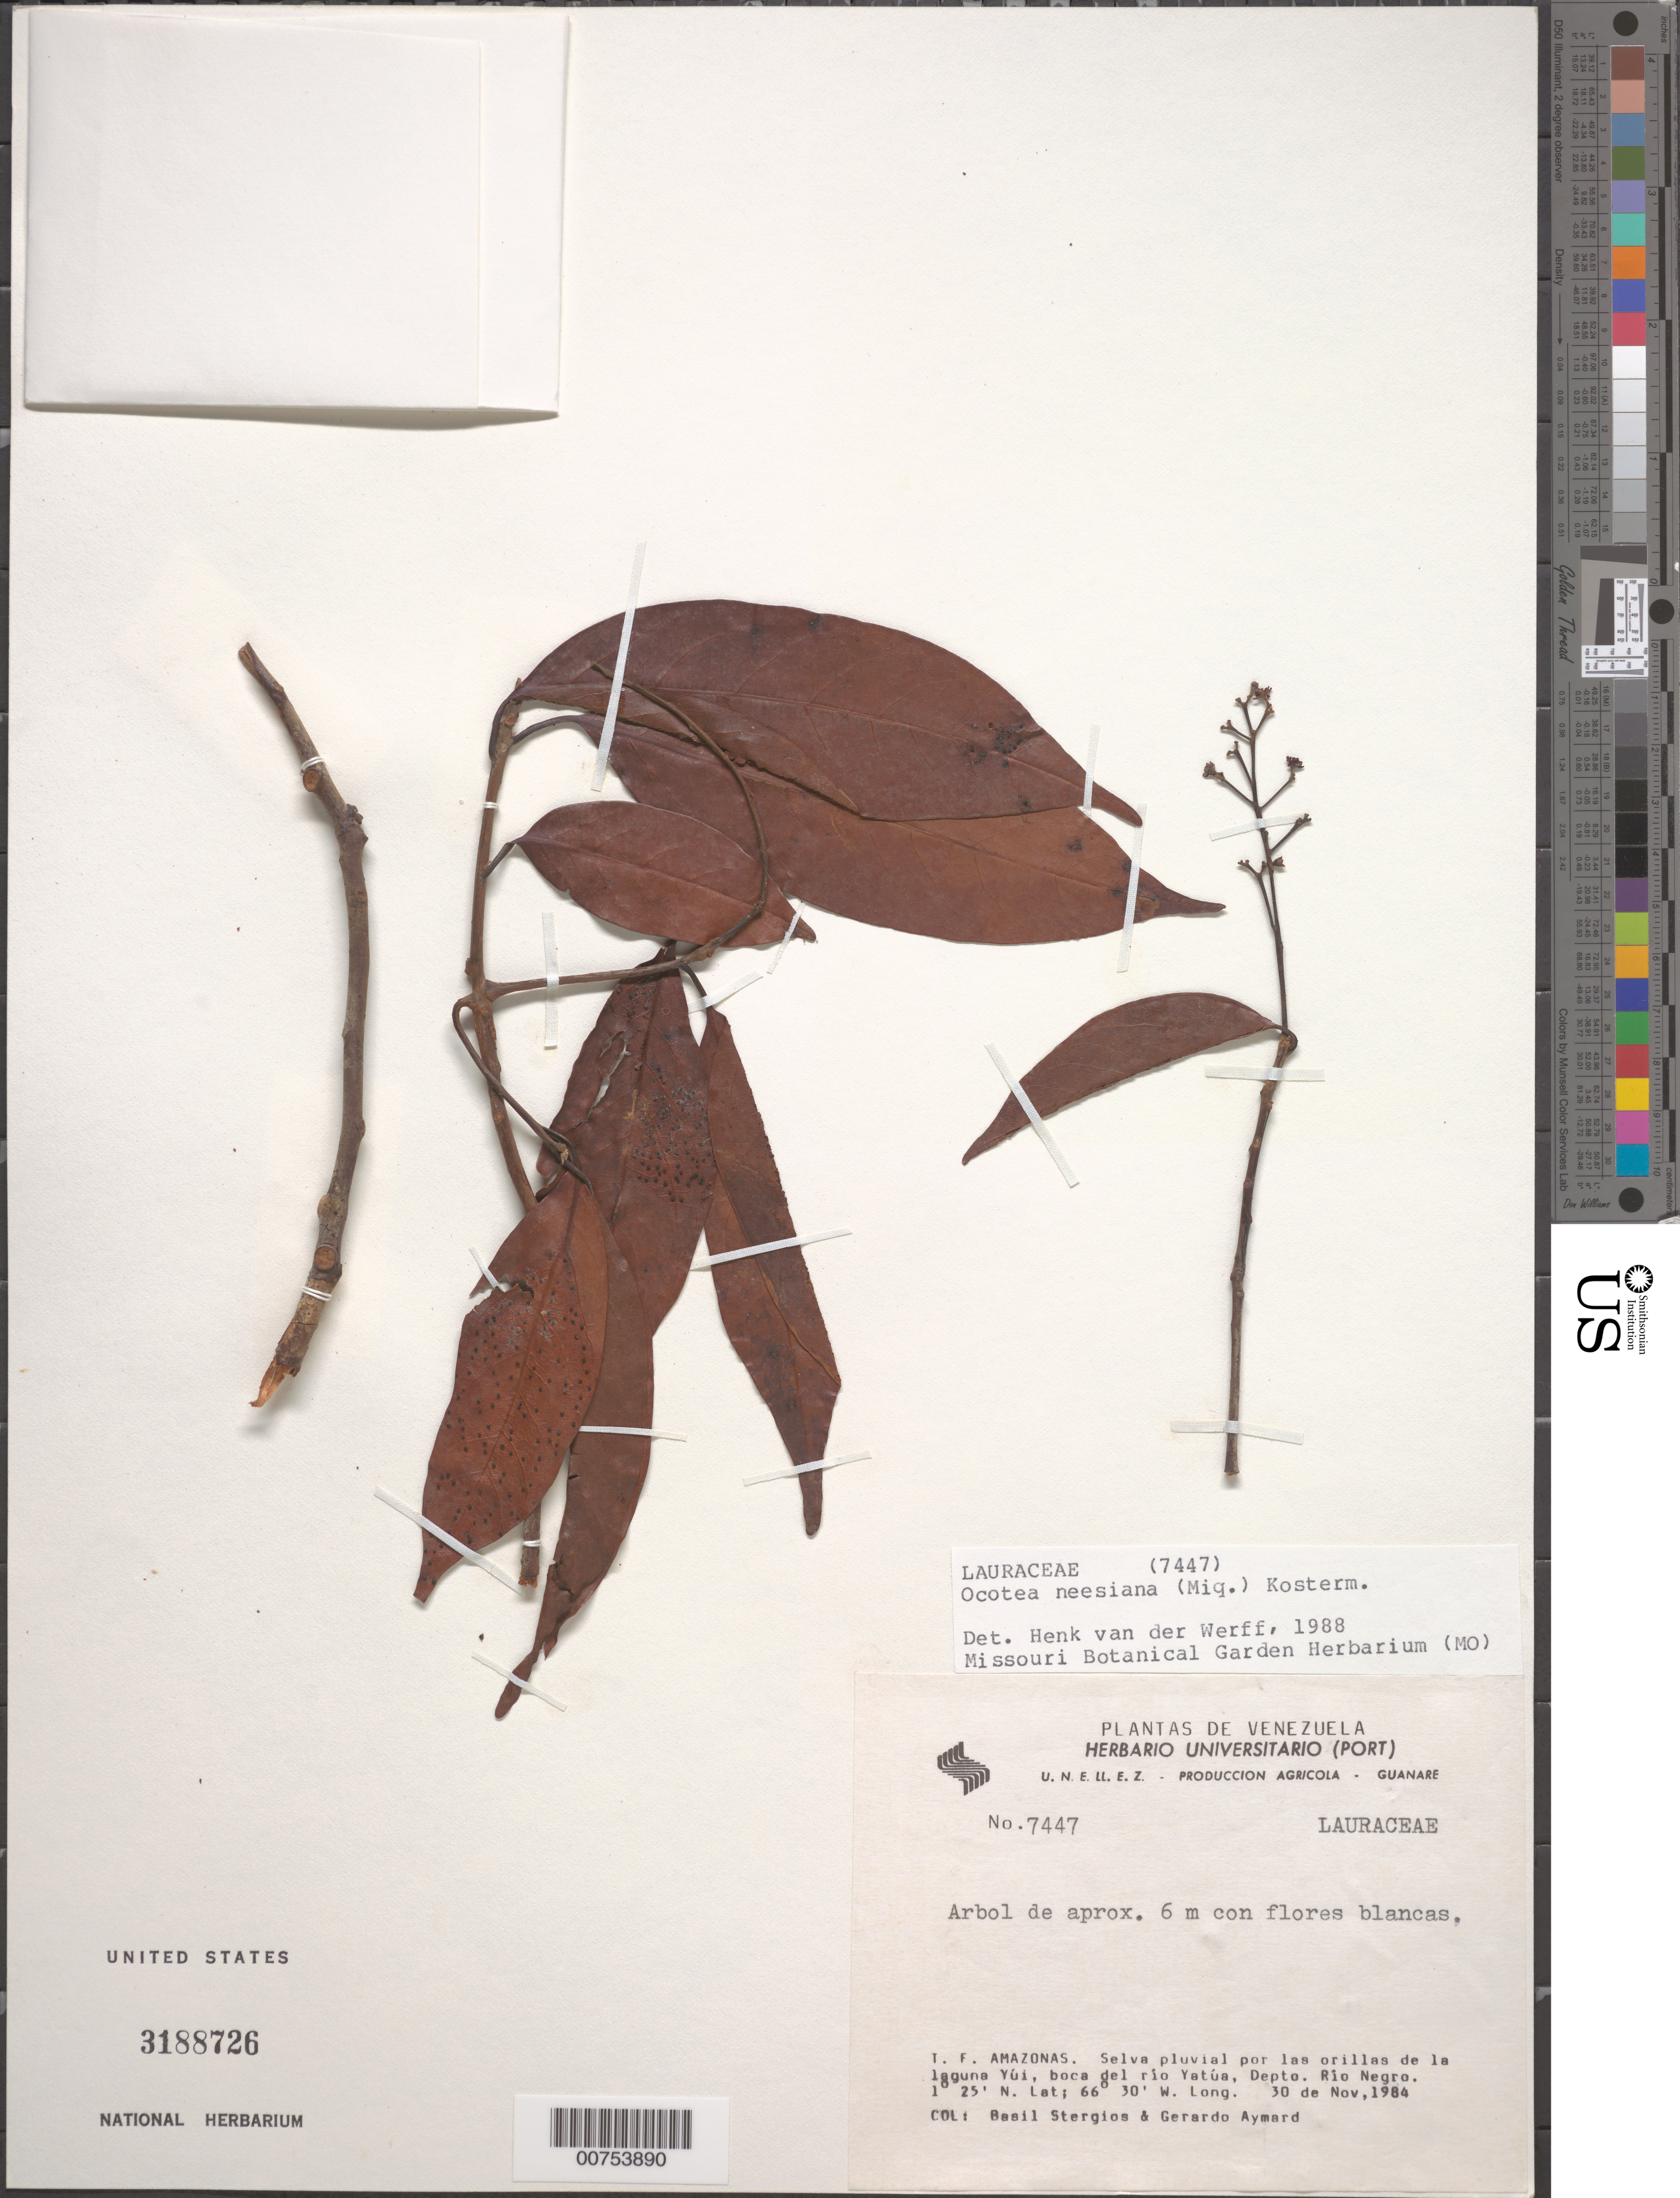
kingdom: Plantae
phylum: Tracheophyta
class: Magnoliopsida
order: Laurales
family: Lauraceae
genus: Ocotea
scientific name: Ocotea neesiana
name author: (Miq.) Kosterm.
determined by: van der Werff, H., (MO), Missouri Botanical Garden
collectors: B. G. Stergios & G. A. Aymard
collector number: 7447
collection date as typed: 30-Nov-84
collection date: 1984-11-30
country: Venezuela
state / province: Amazonas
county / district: Río Negro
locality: Laguna Yúi, boca del Río Yatúa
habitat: Rainforest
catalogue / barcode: US 3188726